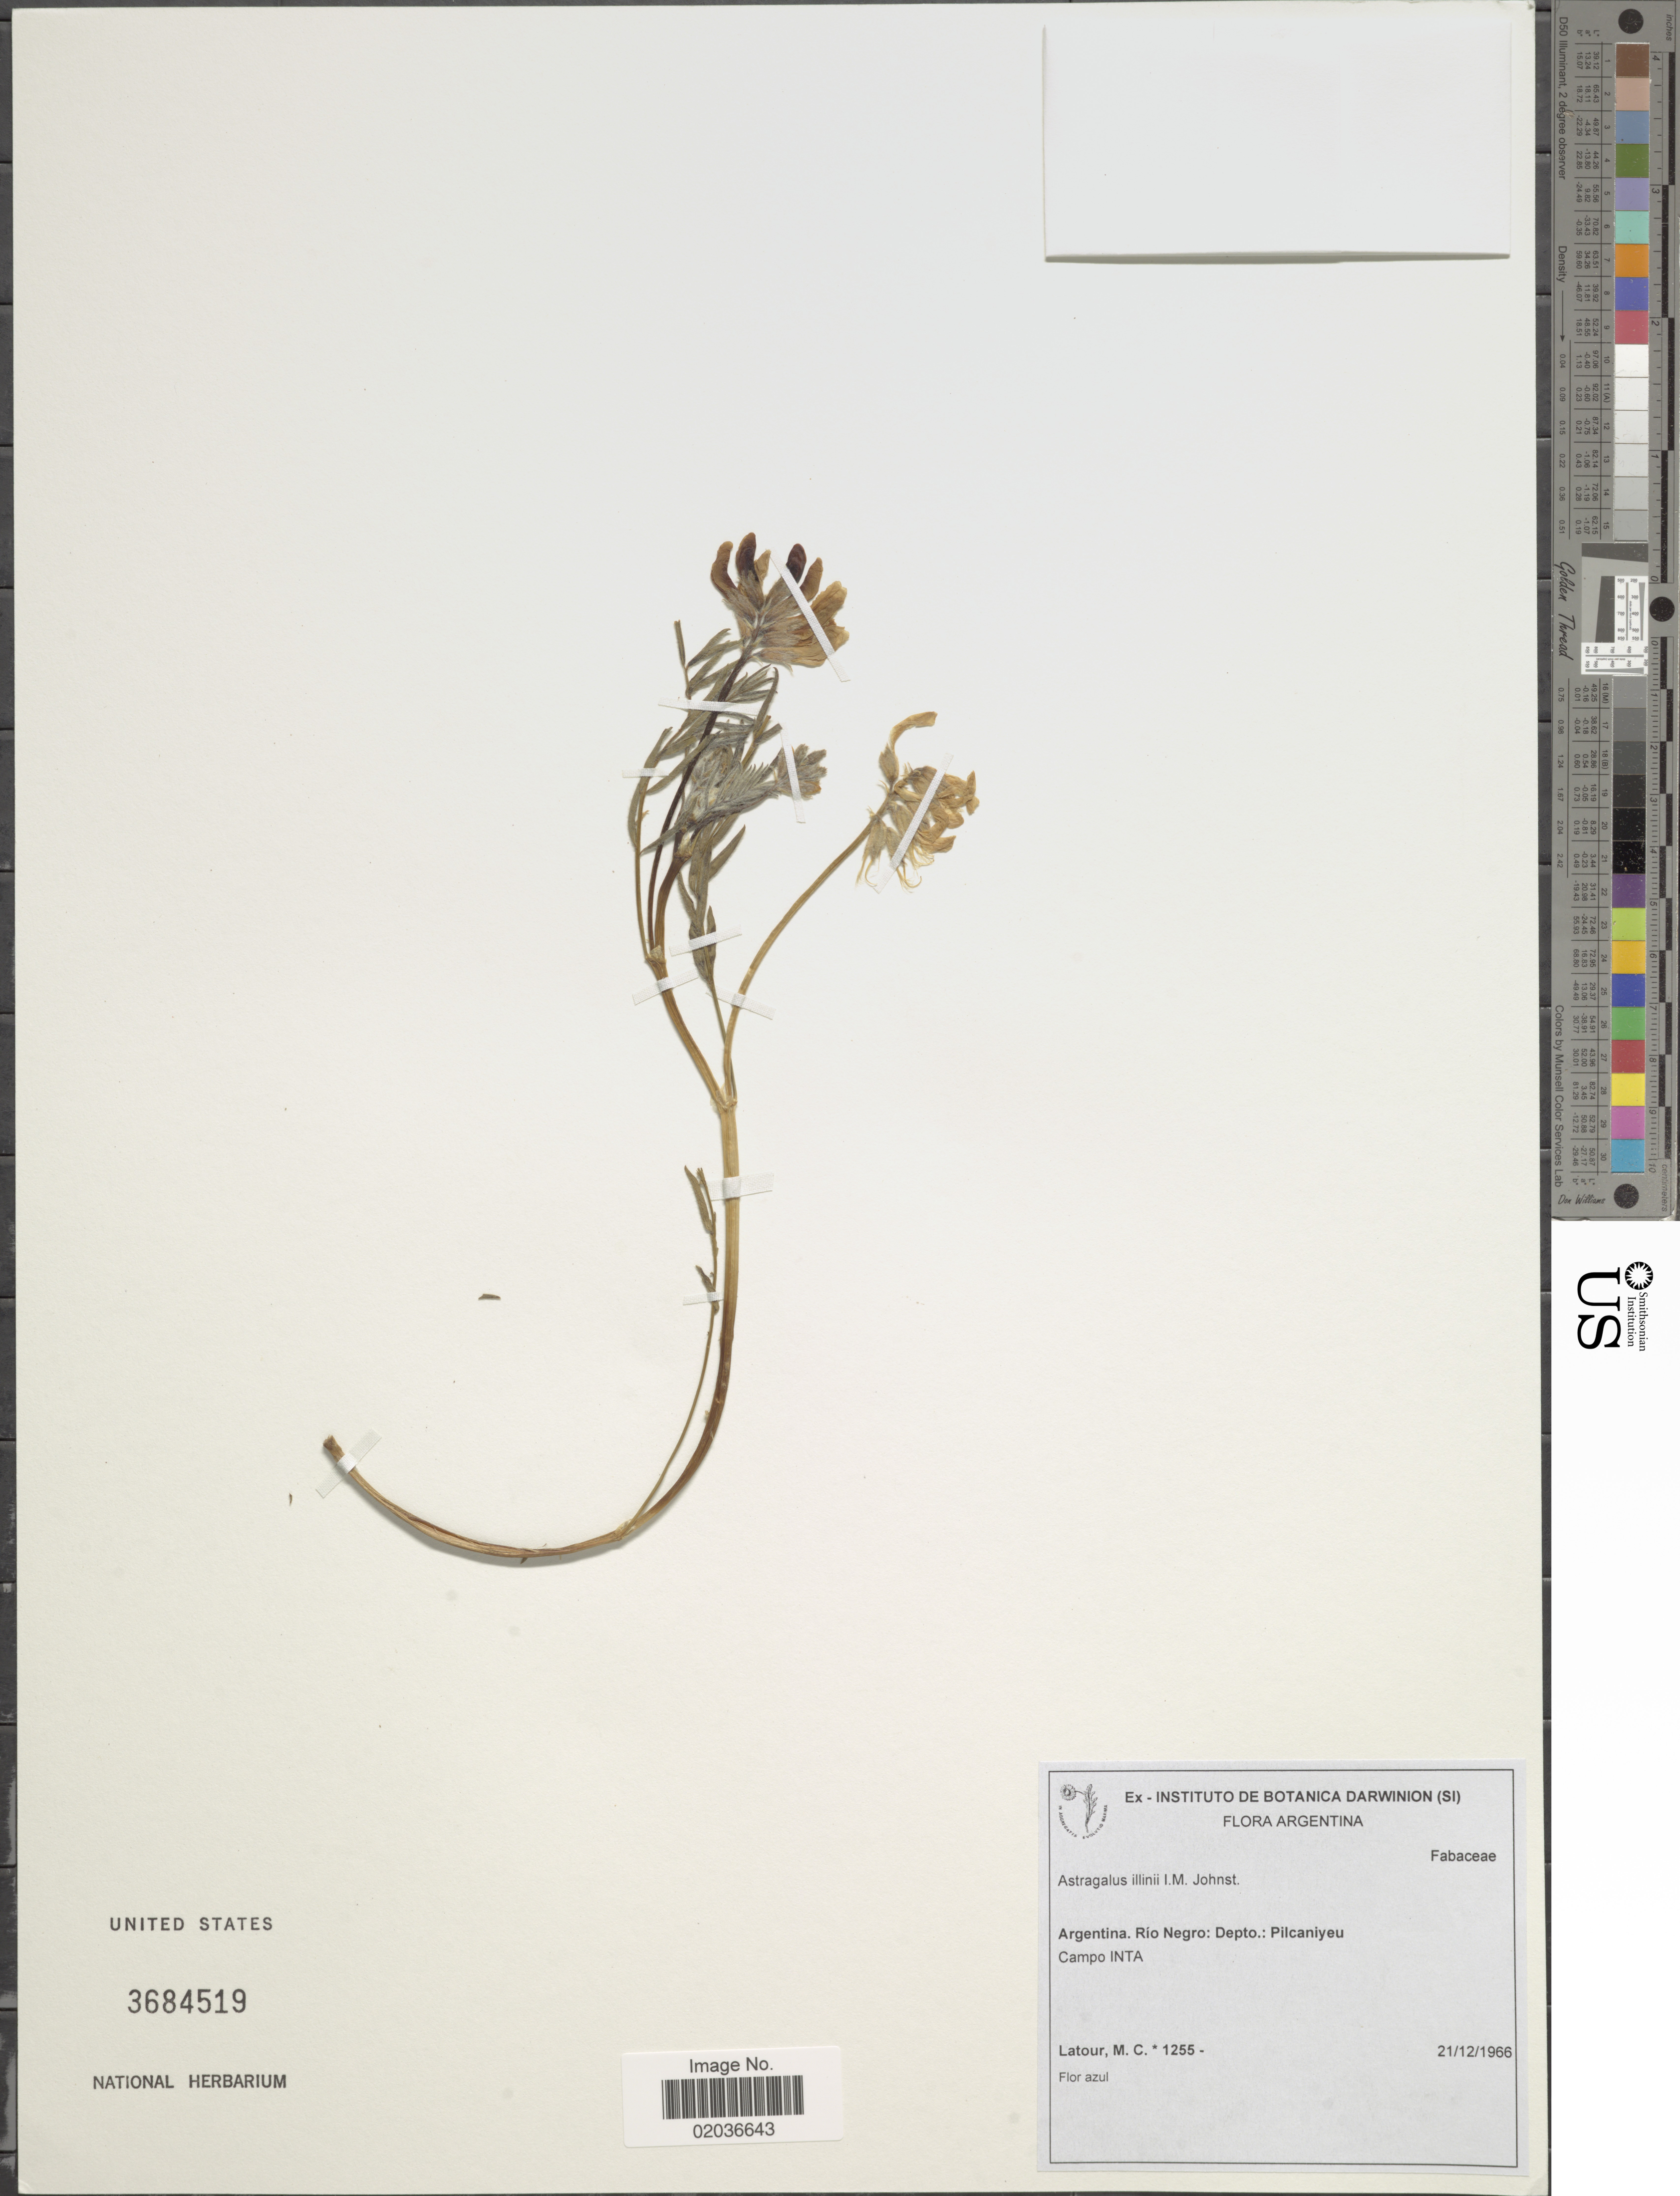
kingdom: Plantae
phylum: Tracheophyta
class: Magnoliopsida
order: Fabales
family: Fabaceae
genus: Astragalus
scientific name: Astragalus illinii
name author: I.M. Johnst.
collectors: M. Latour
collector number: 1255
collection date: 1966-12-21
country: Argentina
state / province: Rio Negro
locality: Depto.: Pilcaniyeu. Campo INTA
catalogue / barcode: US 3684519